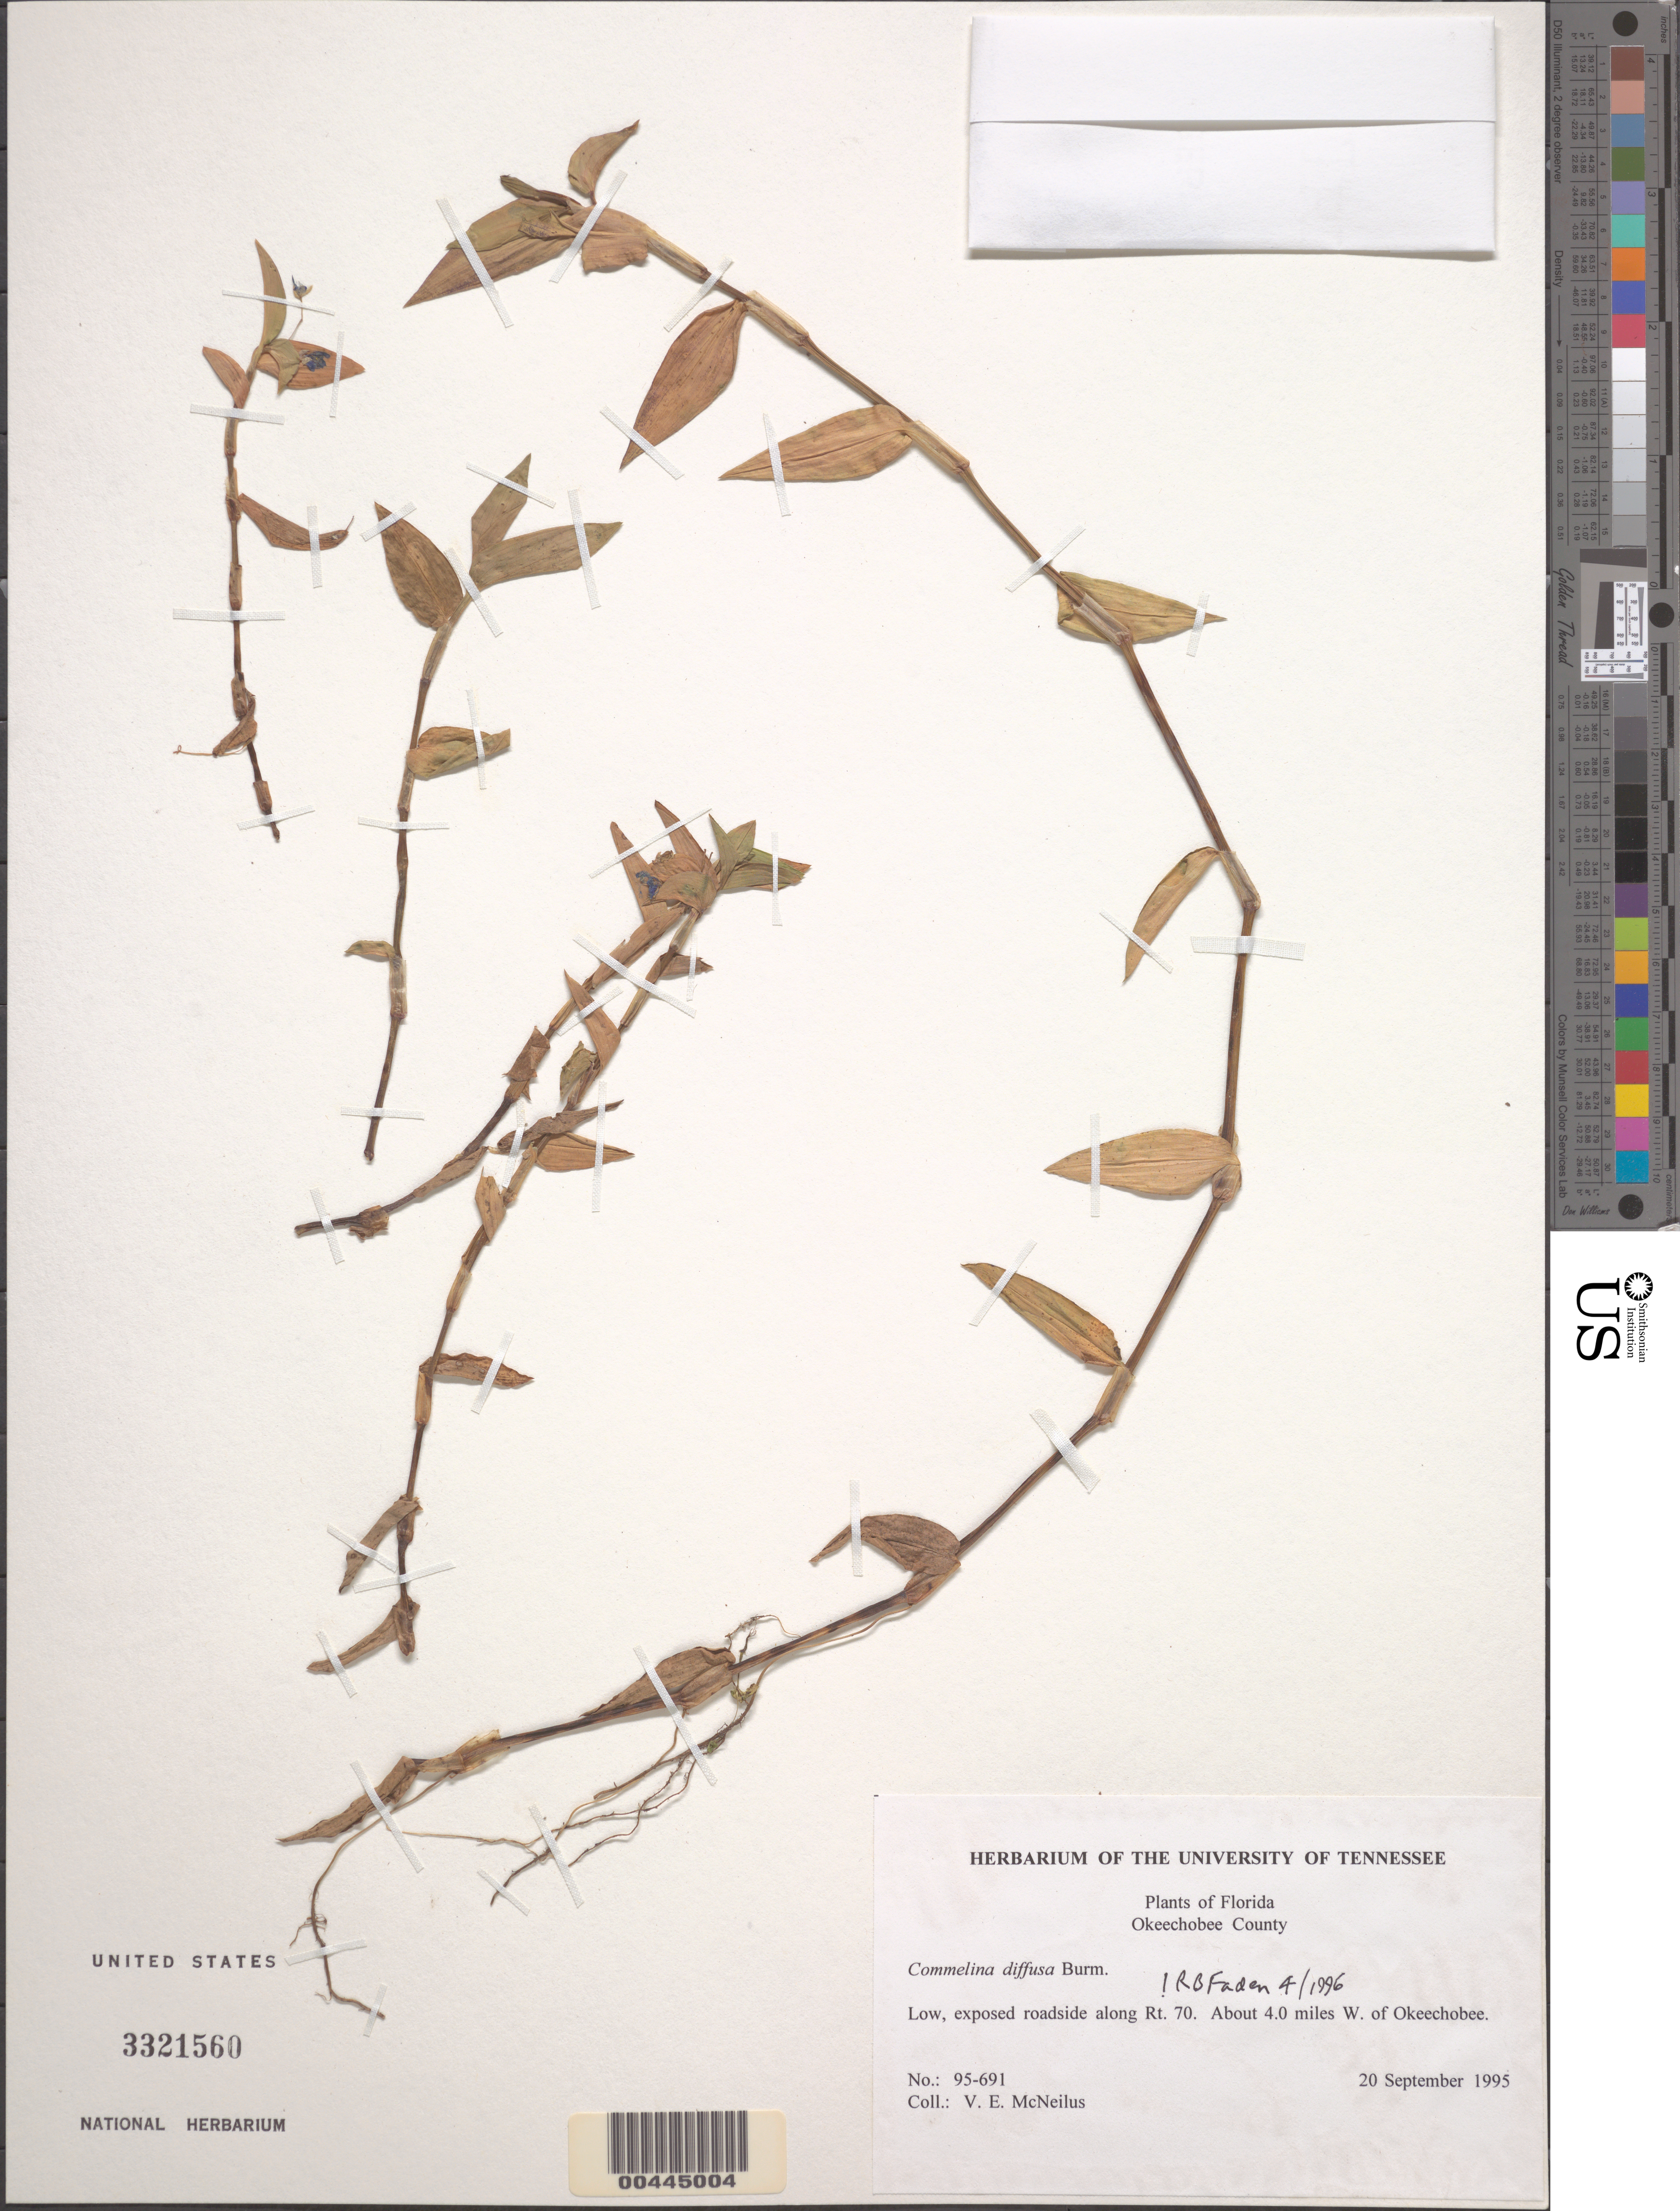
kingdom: Plantae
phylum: Tracheophyta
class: Liliopsida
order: Commelinales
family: Commelinaceae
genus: Commelina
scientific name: Commelina diffusa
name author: Burm. f.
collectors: V. Mcneilus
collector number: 95-691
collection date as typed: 20 Sep 1995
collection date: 1995-09-20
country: United States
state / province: Florida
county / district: Okeechobee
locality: W of okeechobee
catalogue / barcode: US 3321560